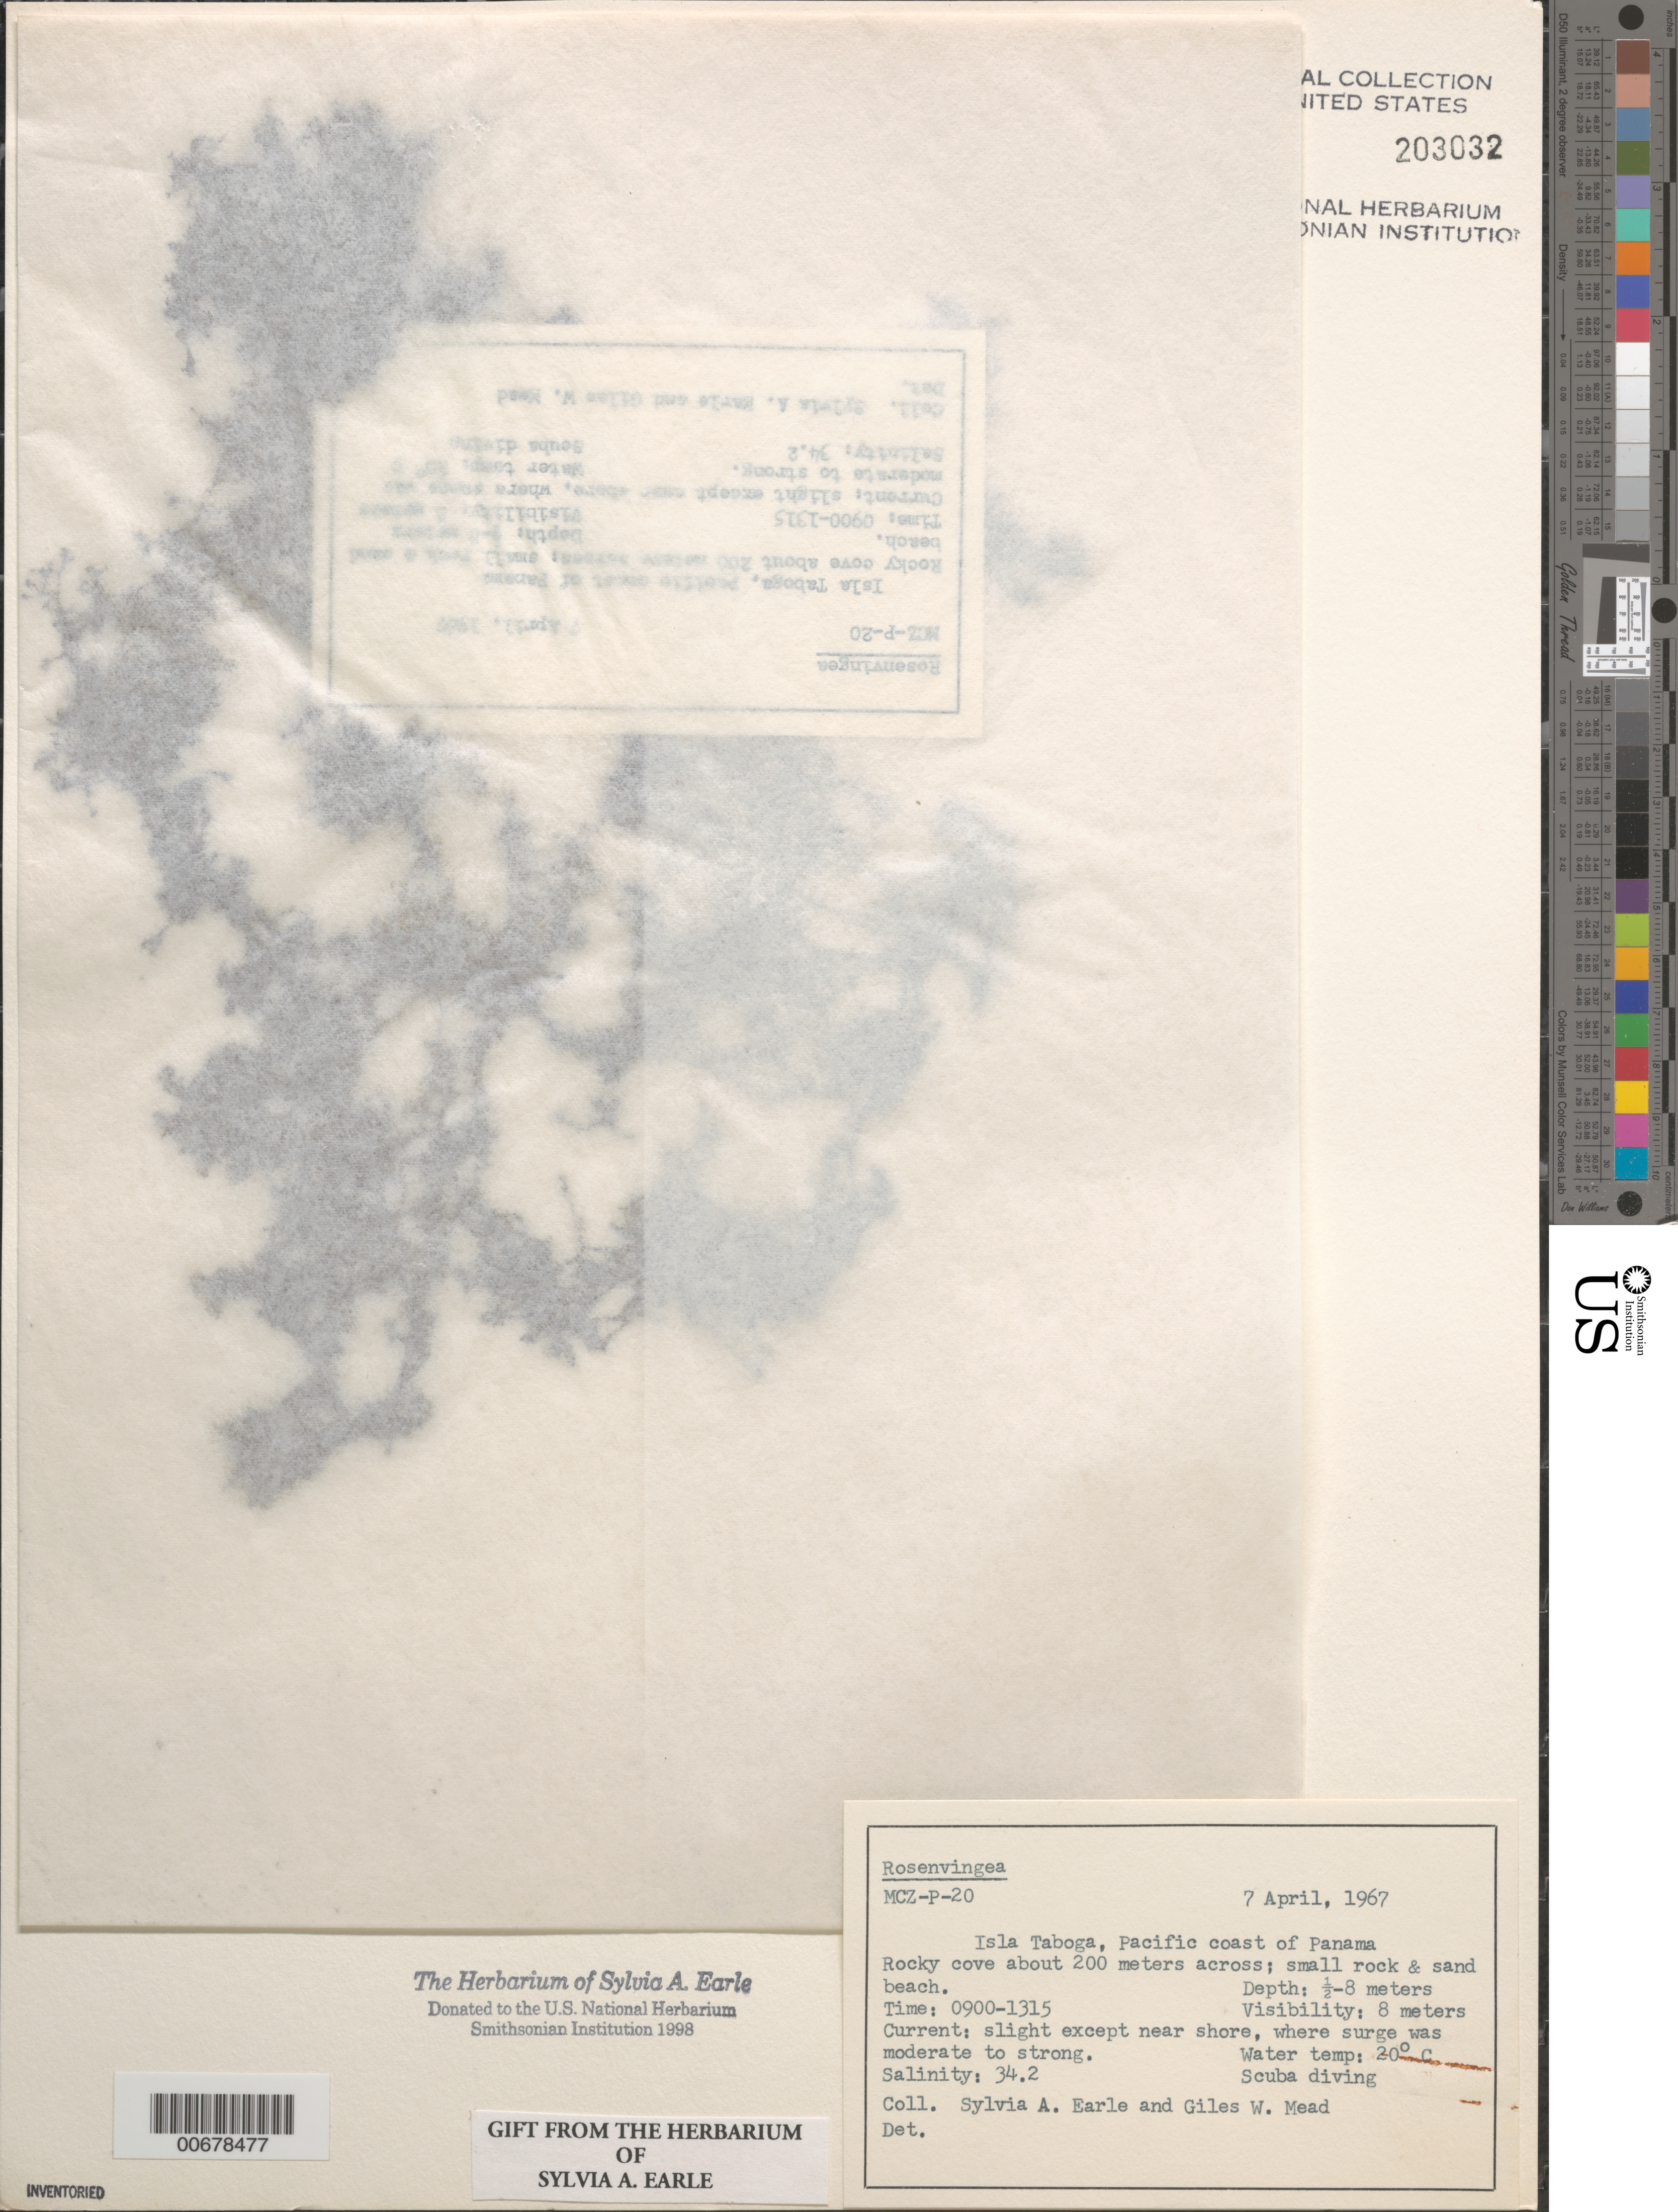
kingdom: Chromista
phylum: Ochrophyta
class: Phaeophyceae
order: Scytosiphonales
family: Scytosiphonaceae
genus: Rosenvingea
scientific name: Rosenvingea sp.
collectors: S. A. Earle & G. W. Mead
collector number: MCZ-P-20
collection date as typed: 07 Apr 1967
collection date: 1967-04-07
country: Panama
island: Taboga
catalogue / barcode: US 203032